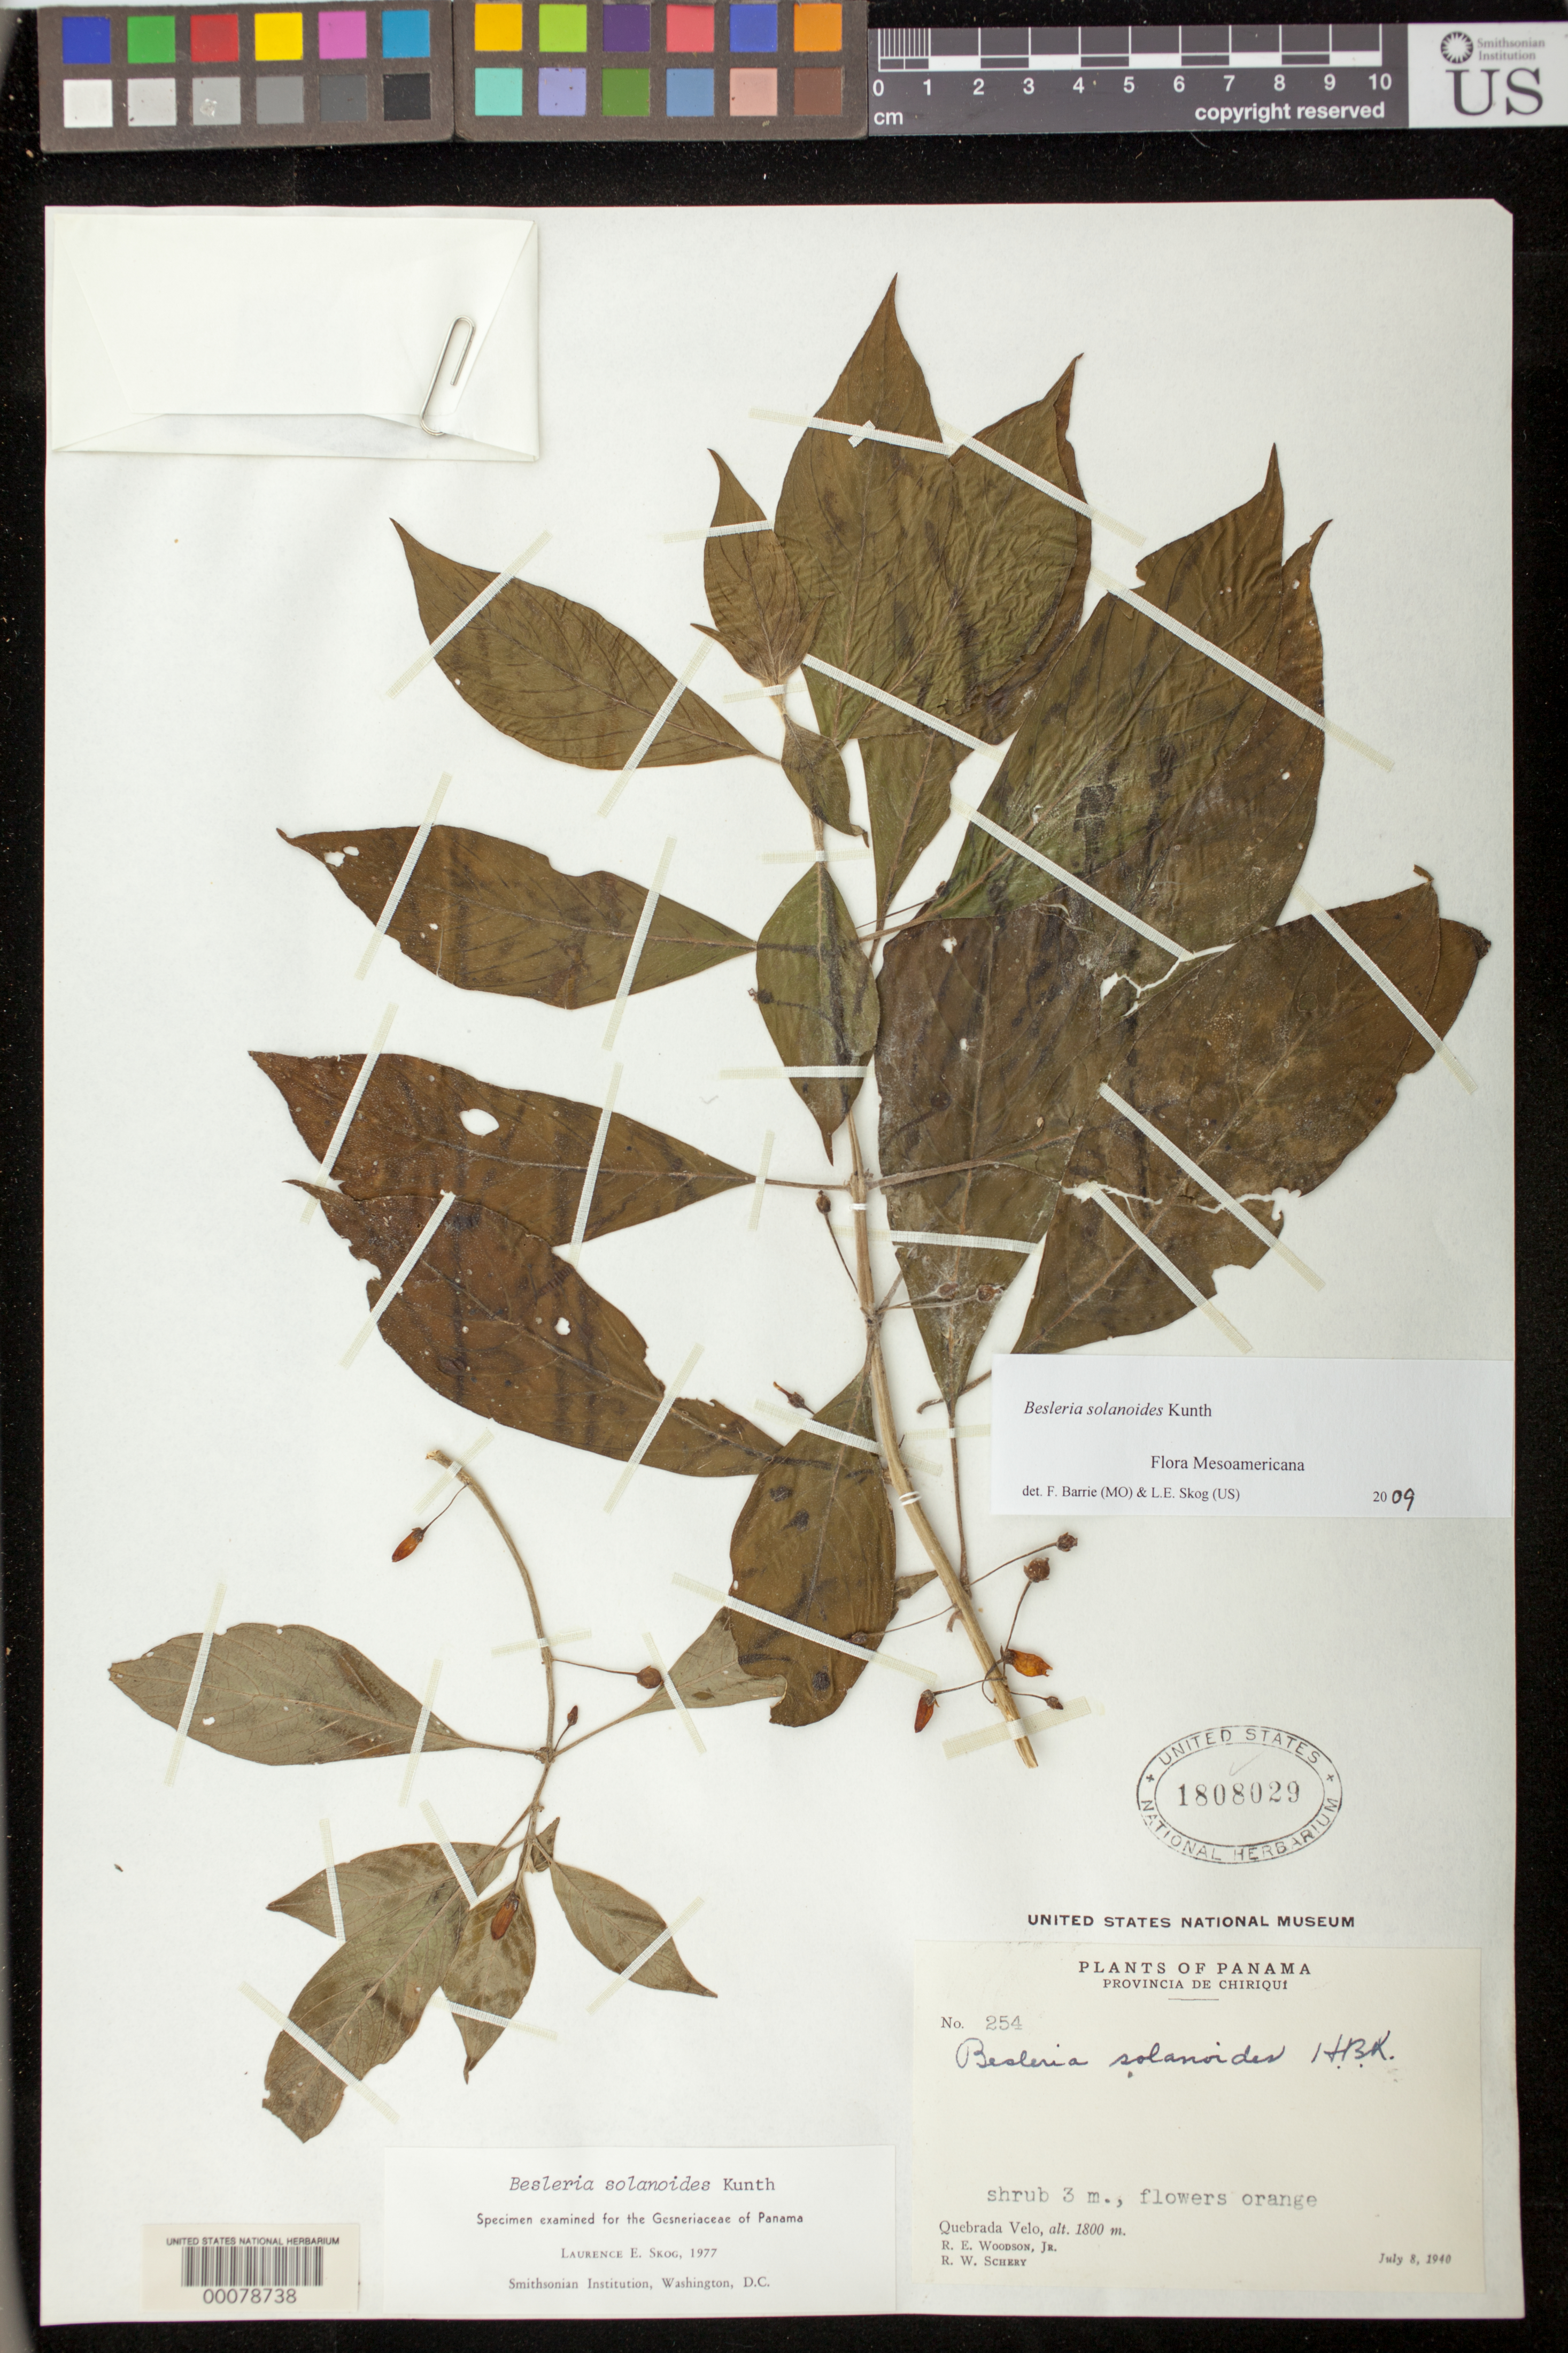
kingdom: Plantae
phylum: Tracheophyta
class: Magnoliopsida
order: Lamiales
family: Gesneriaceae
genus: Besleria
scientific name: Besleria solanoides var. solanoides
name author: Kunth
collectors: R. E. Woodson & R. W. Schery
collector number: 254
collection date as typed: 08 Jul 1940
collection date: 1940-07-08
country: Panama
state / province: Chiriquí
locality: Quebrada Velo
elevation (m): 1800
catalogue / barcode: US 1808029